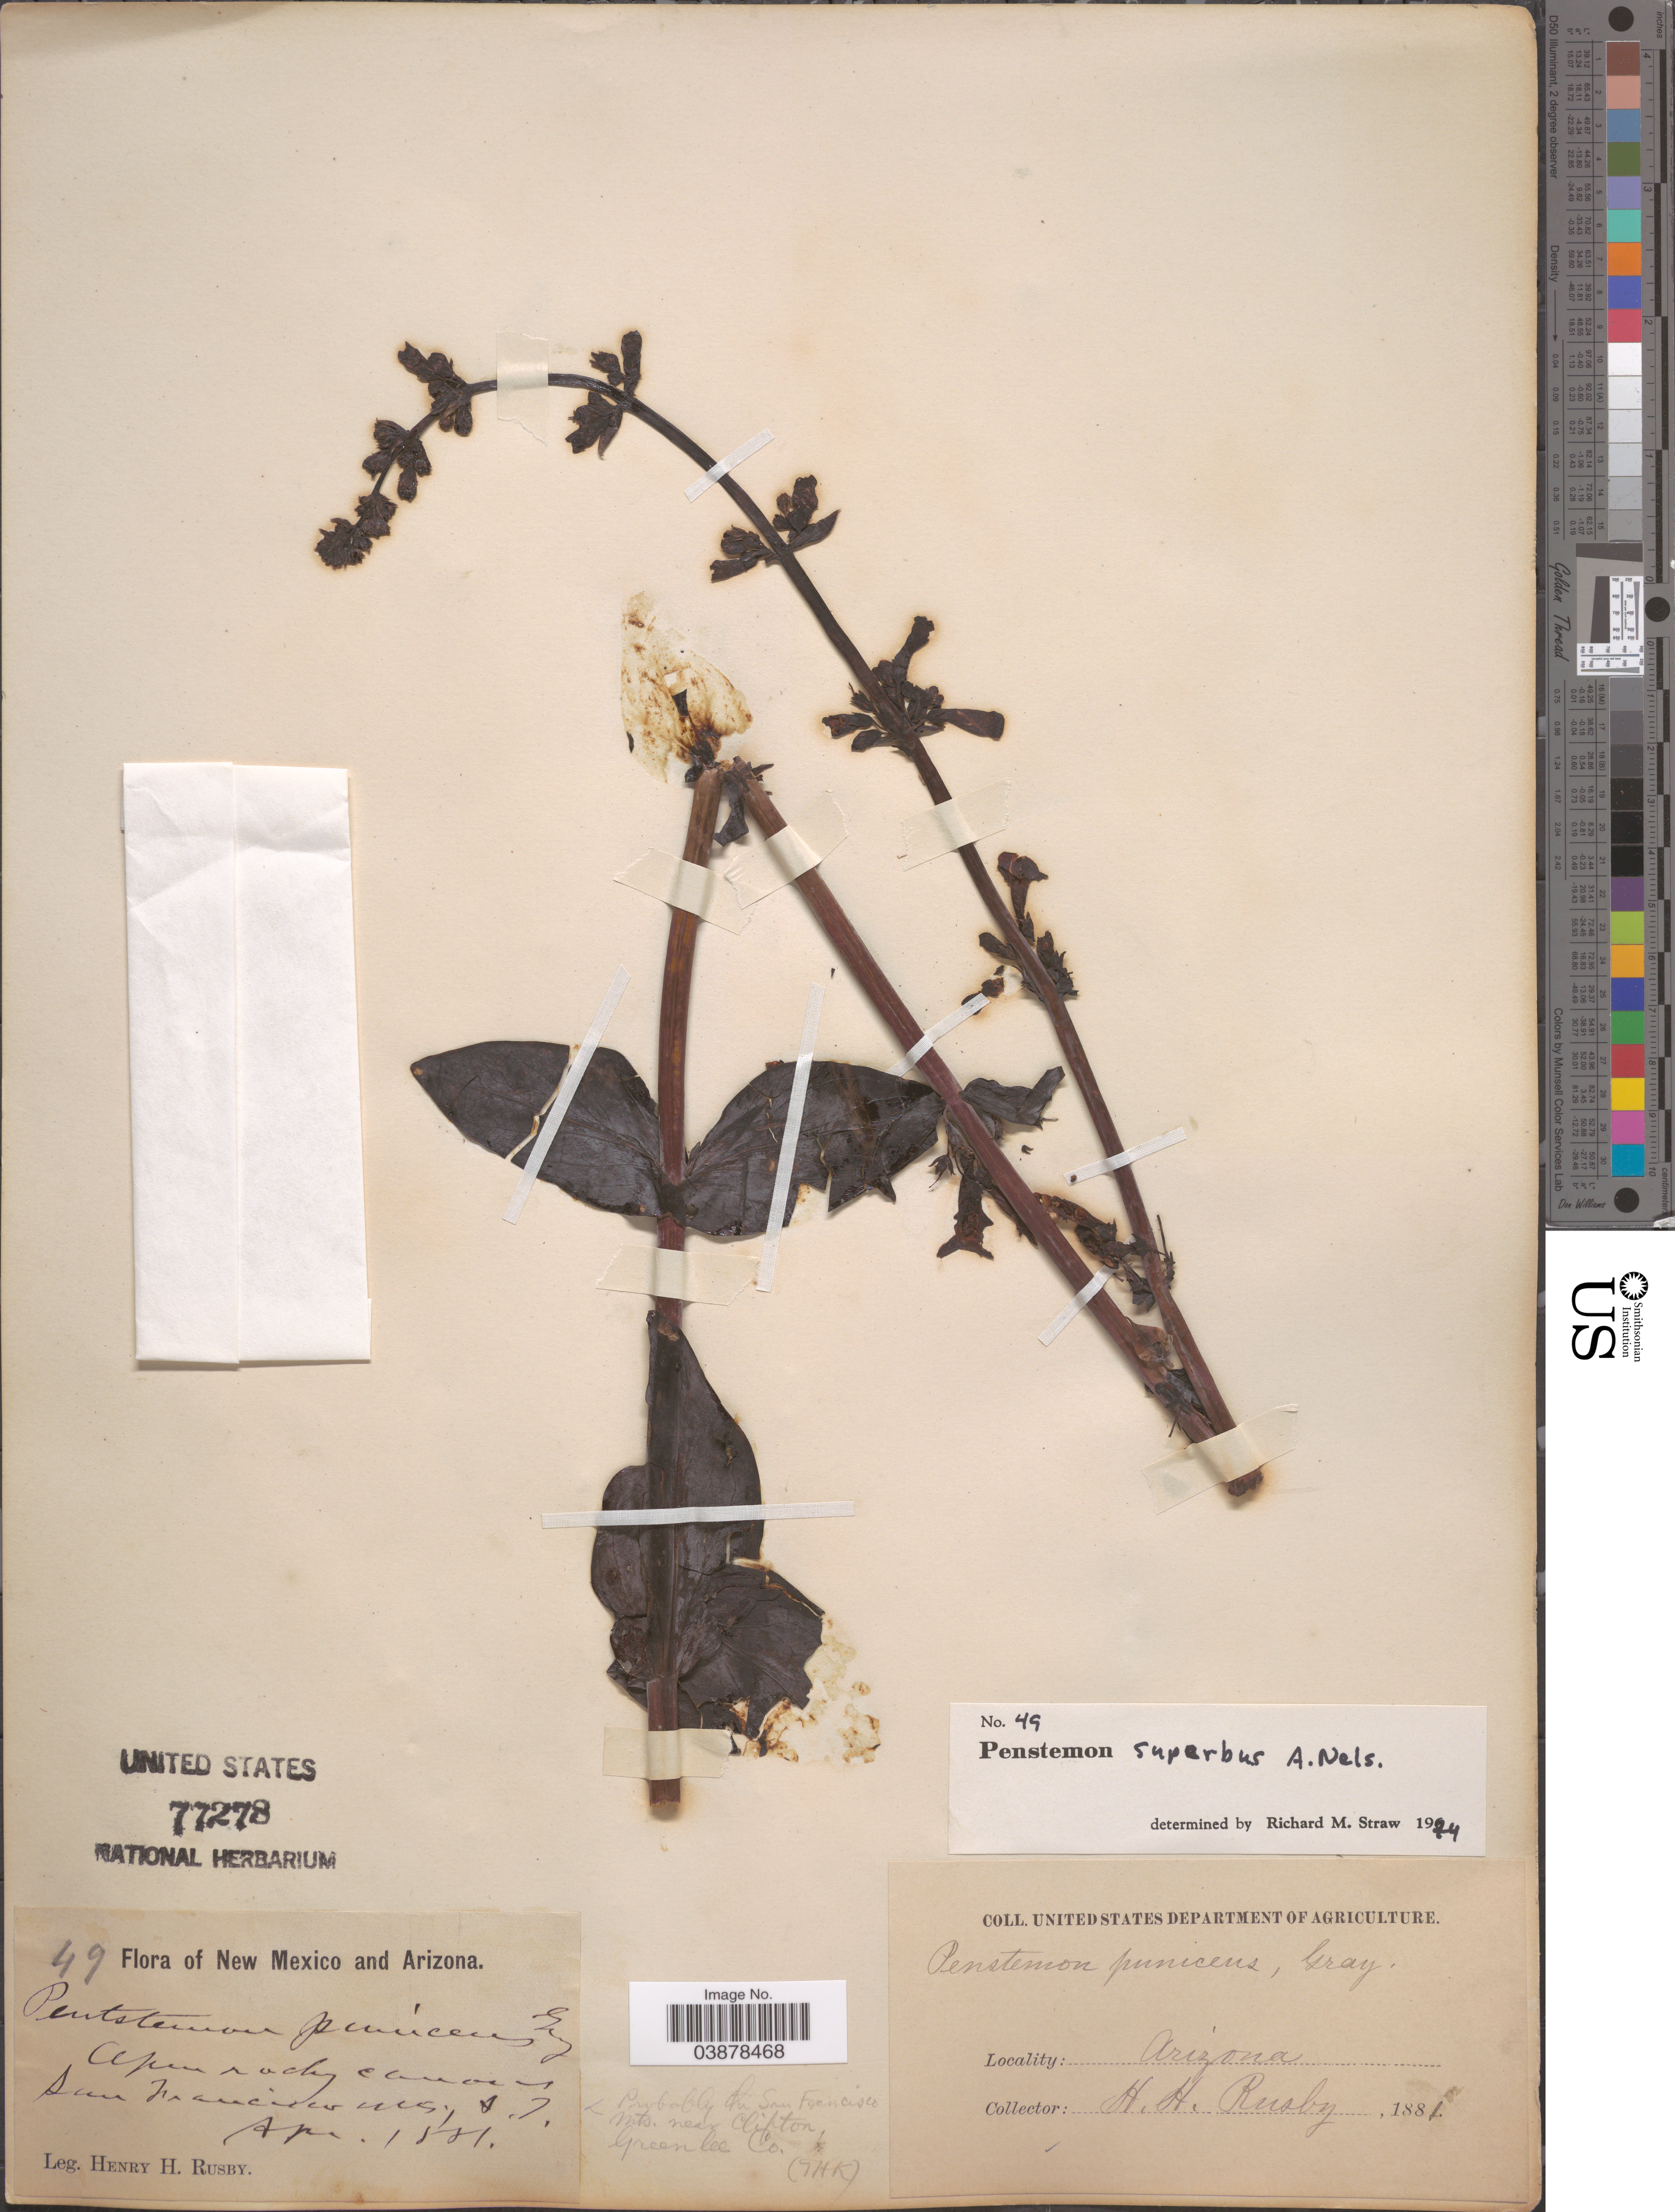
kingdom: Plantae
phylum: Tracheophyta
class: Magnoliopsida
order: Lamiales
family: Plantaginaceae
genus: Penstemon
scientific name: Penstemon superbus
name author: A. Nelson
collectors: H. H. Rusby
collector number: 49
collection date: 1881-04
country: United States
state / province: Arizona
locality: Open rocky canons San Francisco mts., S. T. The San Francisco Mts. near Clifton, Greenlee Co.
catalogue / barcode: US 77278